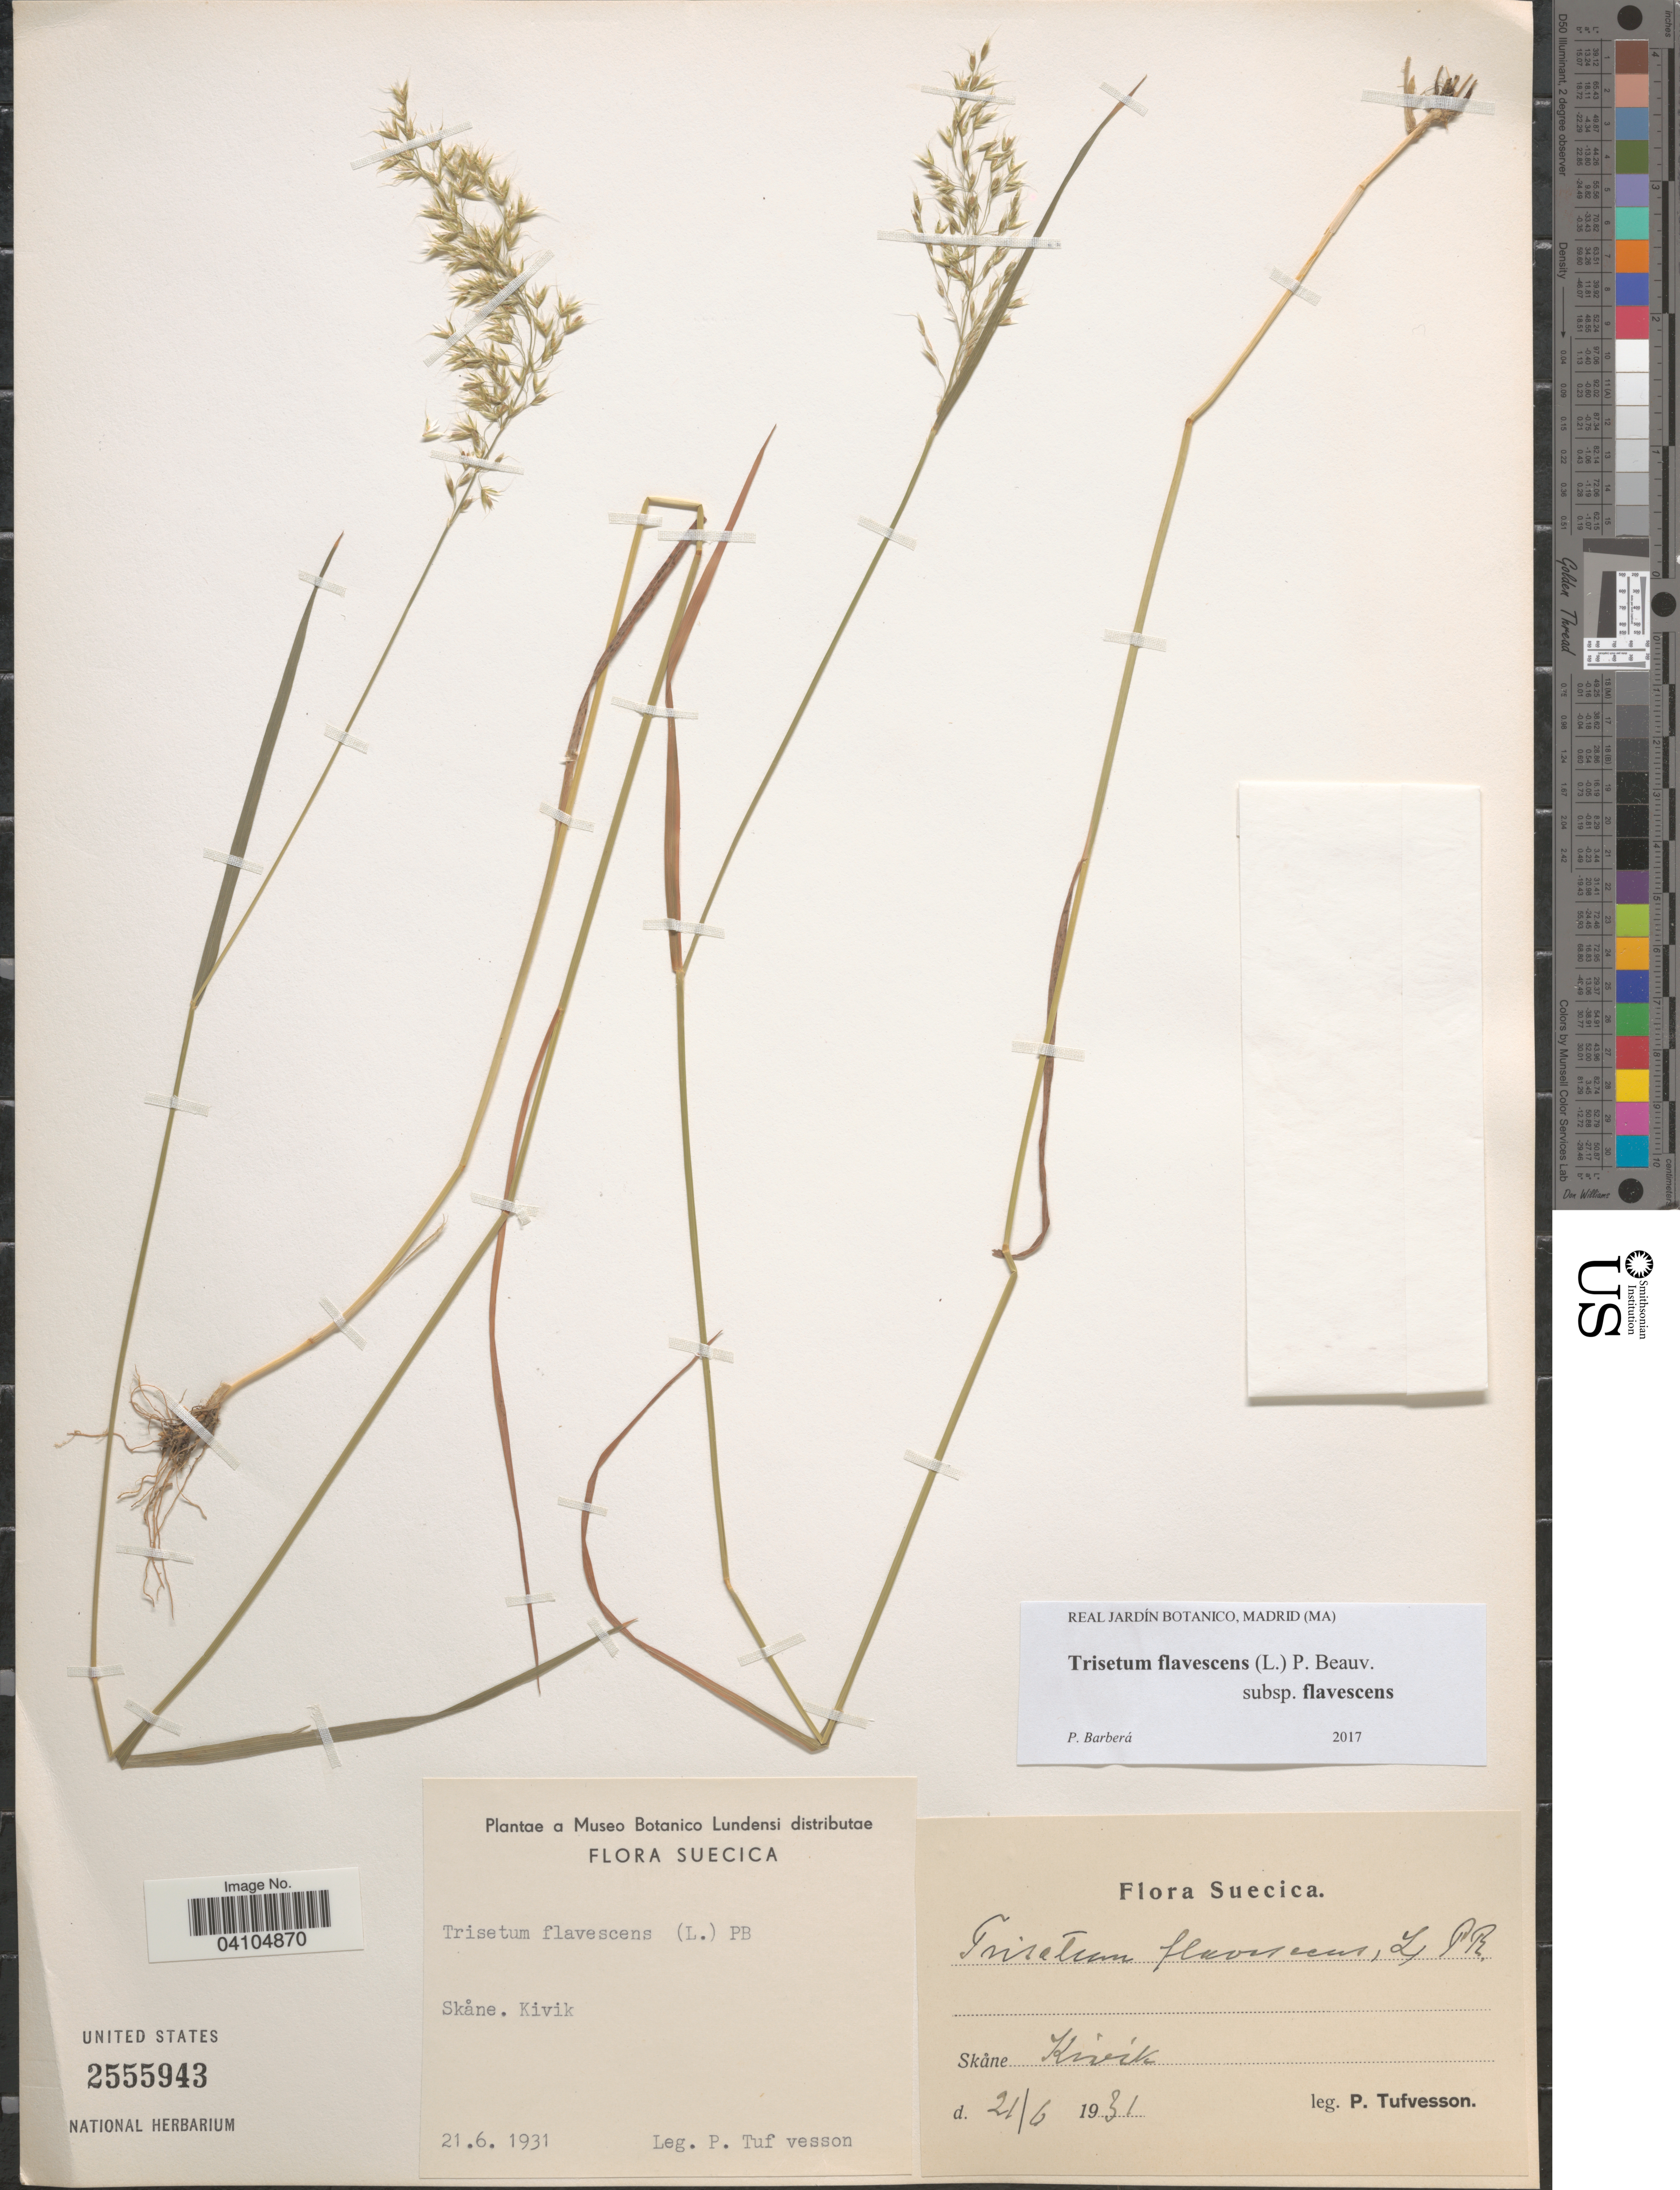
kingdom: Plantae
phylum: Tracheophyta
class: Liliopsida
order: Poales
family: Poaceae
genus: Trisetum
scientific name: Trisetum flavescens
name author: (L.) P. Beauv.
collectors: P. Tufvesson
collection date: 1931-06-21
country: Sweden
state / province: Skåne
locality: Suecica. Kivik.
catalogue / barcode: US 2555943